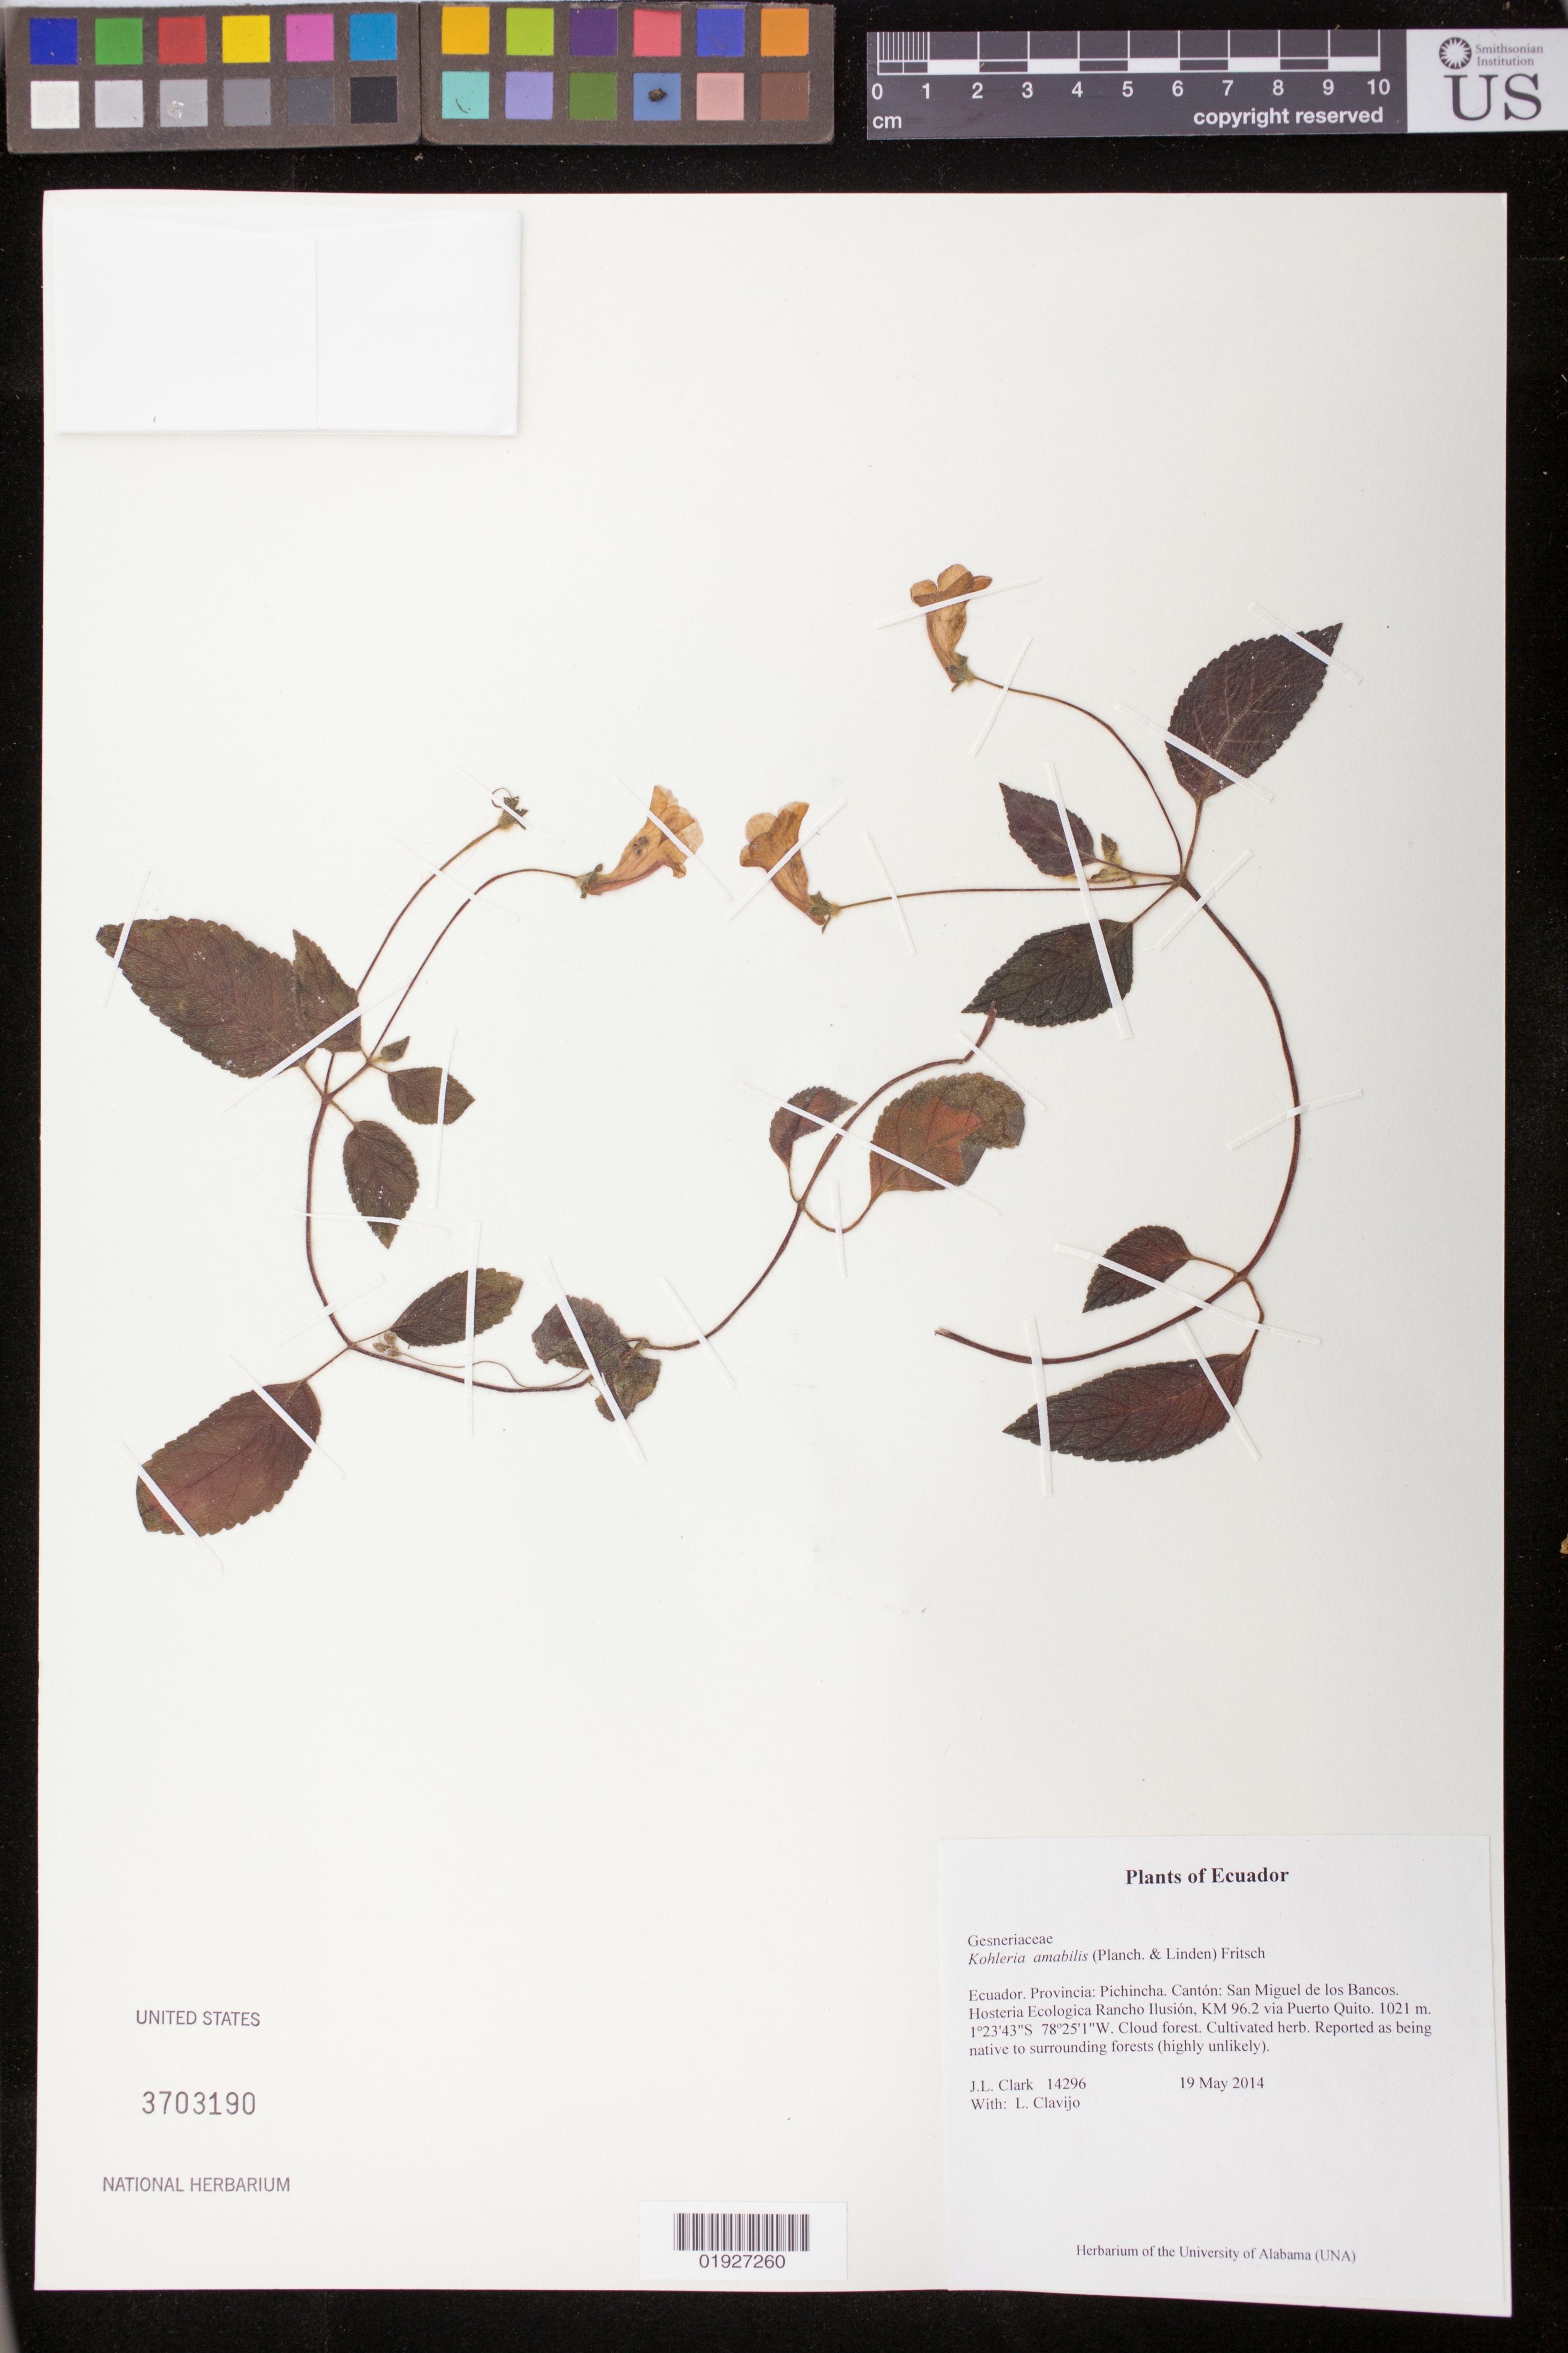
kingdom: Plantae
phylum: Tracheophyta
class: Magnoliopsida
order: Lamiales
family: Gesneriaceae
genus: Kohleria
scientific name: Kohleria amabilis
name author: (Planch. & B.L. Linden) Fritsch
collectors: J. L. Clark & L. Clavijo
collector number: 14296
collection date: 2014-05-19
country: Ecuador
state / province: Pichincha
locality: Canton: San Miguel de los Bancos. Hosteria Ecologica Rancho Ilusion, KM 96.2 via Puerto Quito.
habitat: Cloud forest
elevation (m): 1021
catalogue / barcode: US 3703190